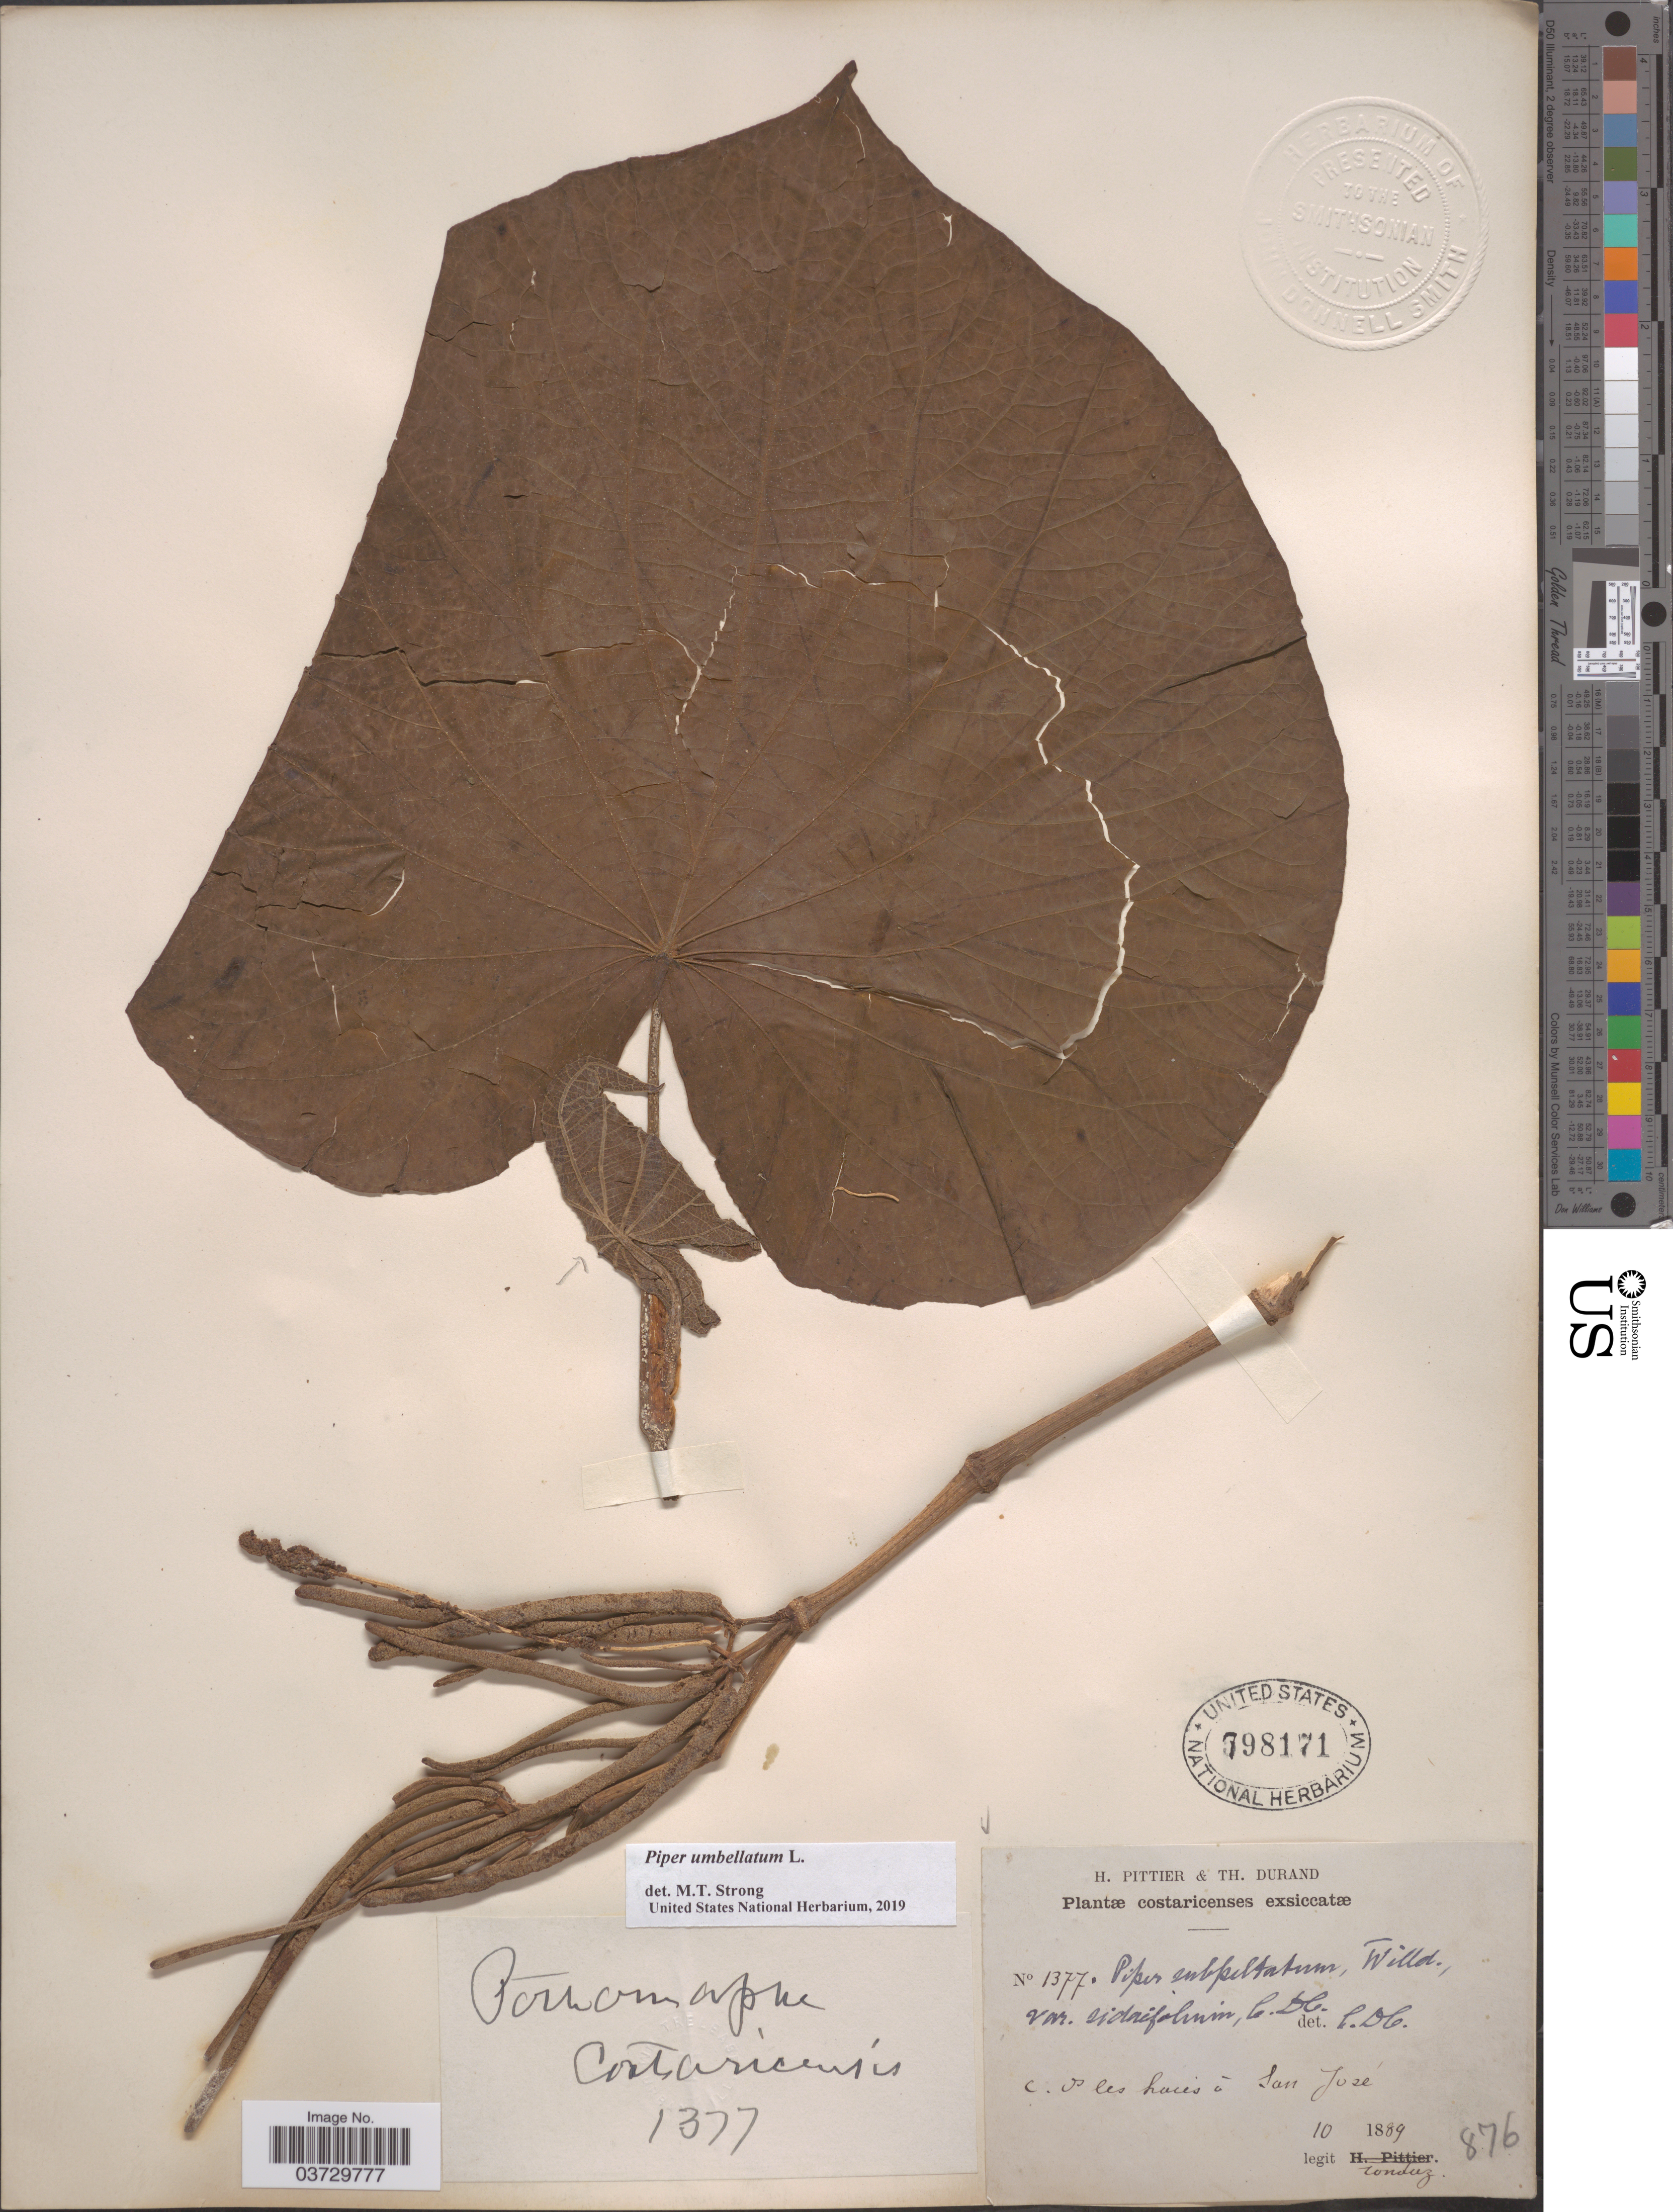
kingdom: Plantae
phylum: Tracheophyta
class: Magnoliopsida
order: Piperales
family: Piperaceae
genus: Piper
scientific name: Piper umbellatum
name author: L.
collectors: Tonduz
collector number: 1377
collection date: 1889-10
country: Costa Rica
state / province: San José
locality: C. P les haies à San José.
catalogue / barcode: US 798171